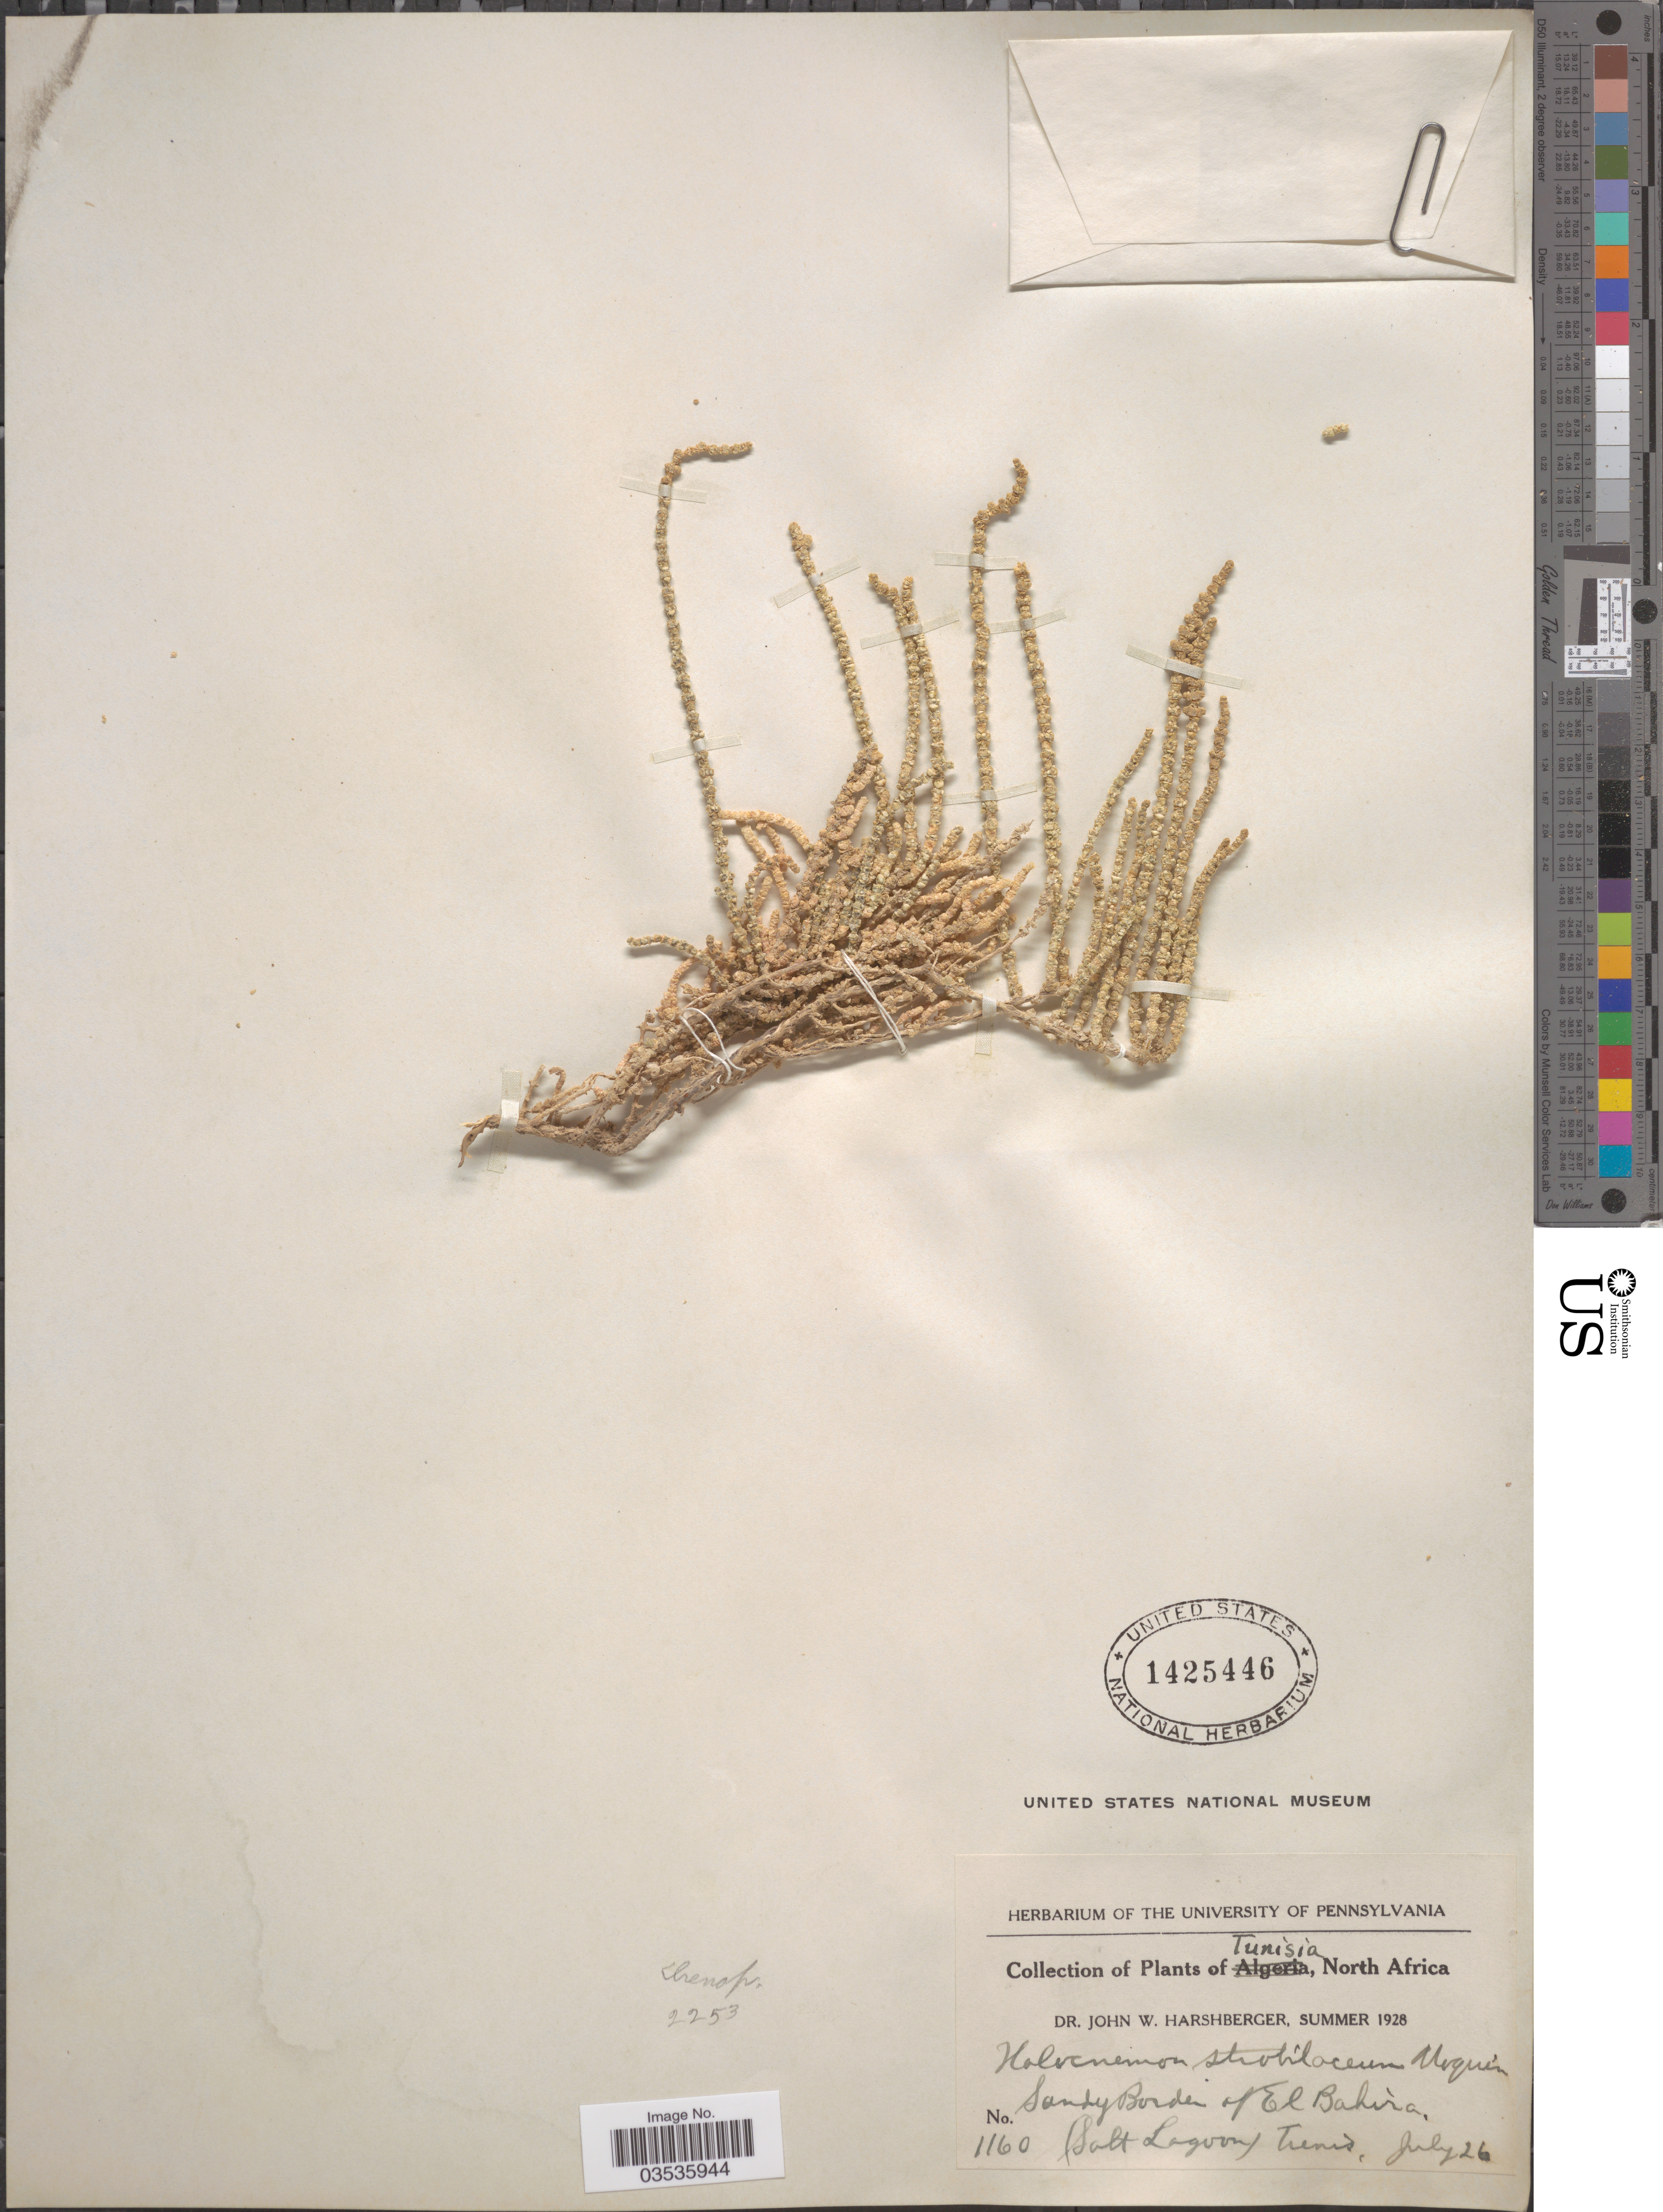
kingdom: Plantae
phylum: Tracheophyta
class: Magnoliopsida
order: Caryophyllales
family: Amaranthaceae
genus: Halocnemum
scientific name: Halocnemum strobilaceum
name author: (Pall.) M. Bieb.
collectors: J. W. Harshberger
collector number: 1160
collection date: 1928-07-26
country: Tunisia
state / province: Tunis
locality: Sandy Border of El Bahira, (Salt Lagoon).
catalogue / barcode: US 1425446